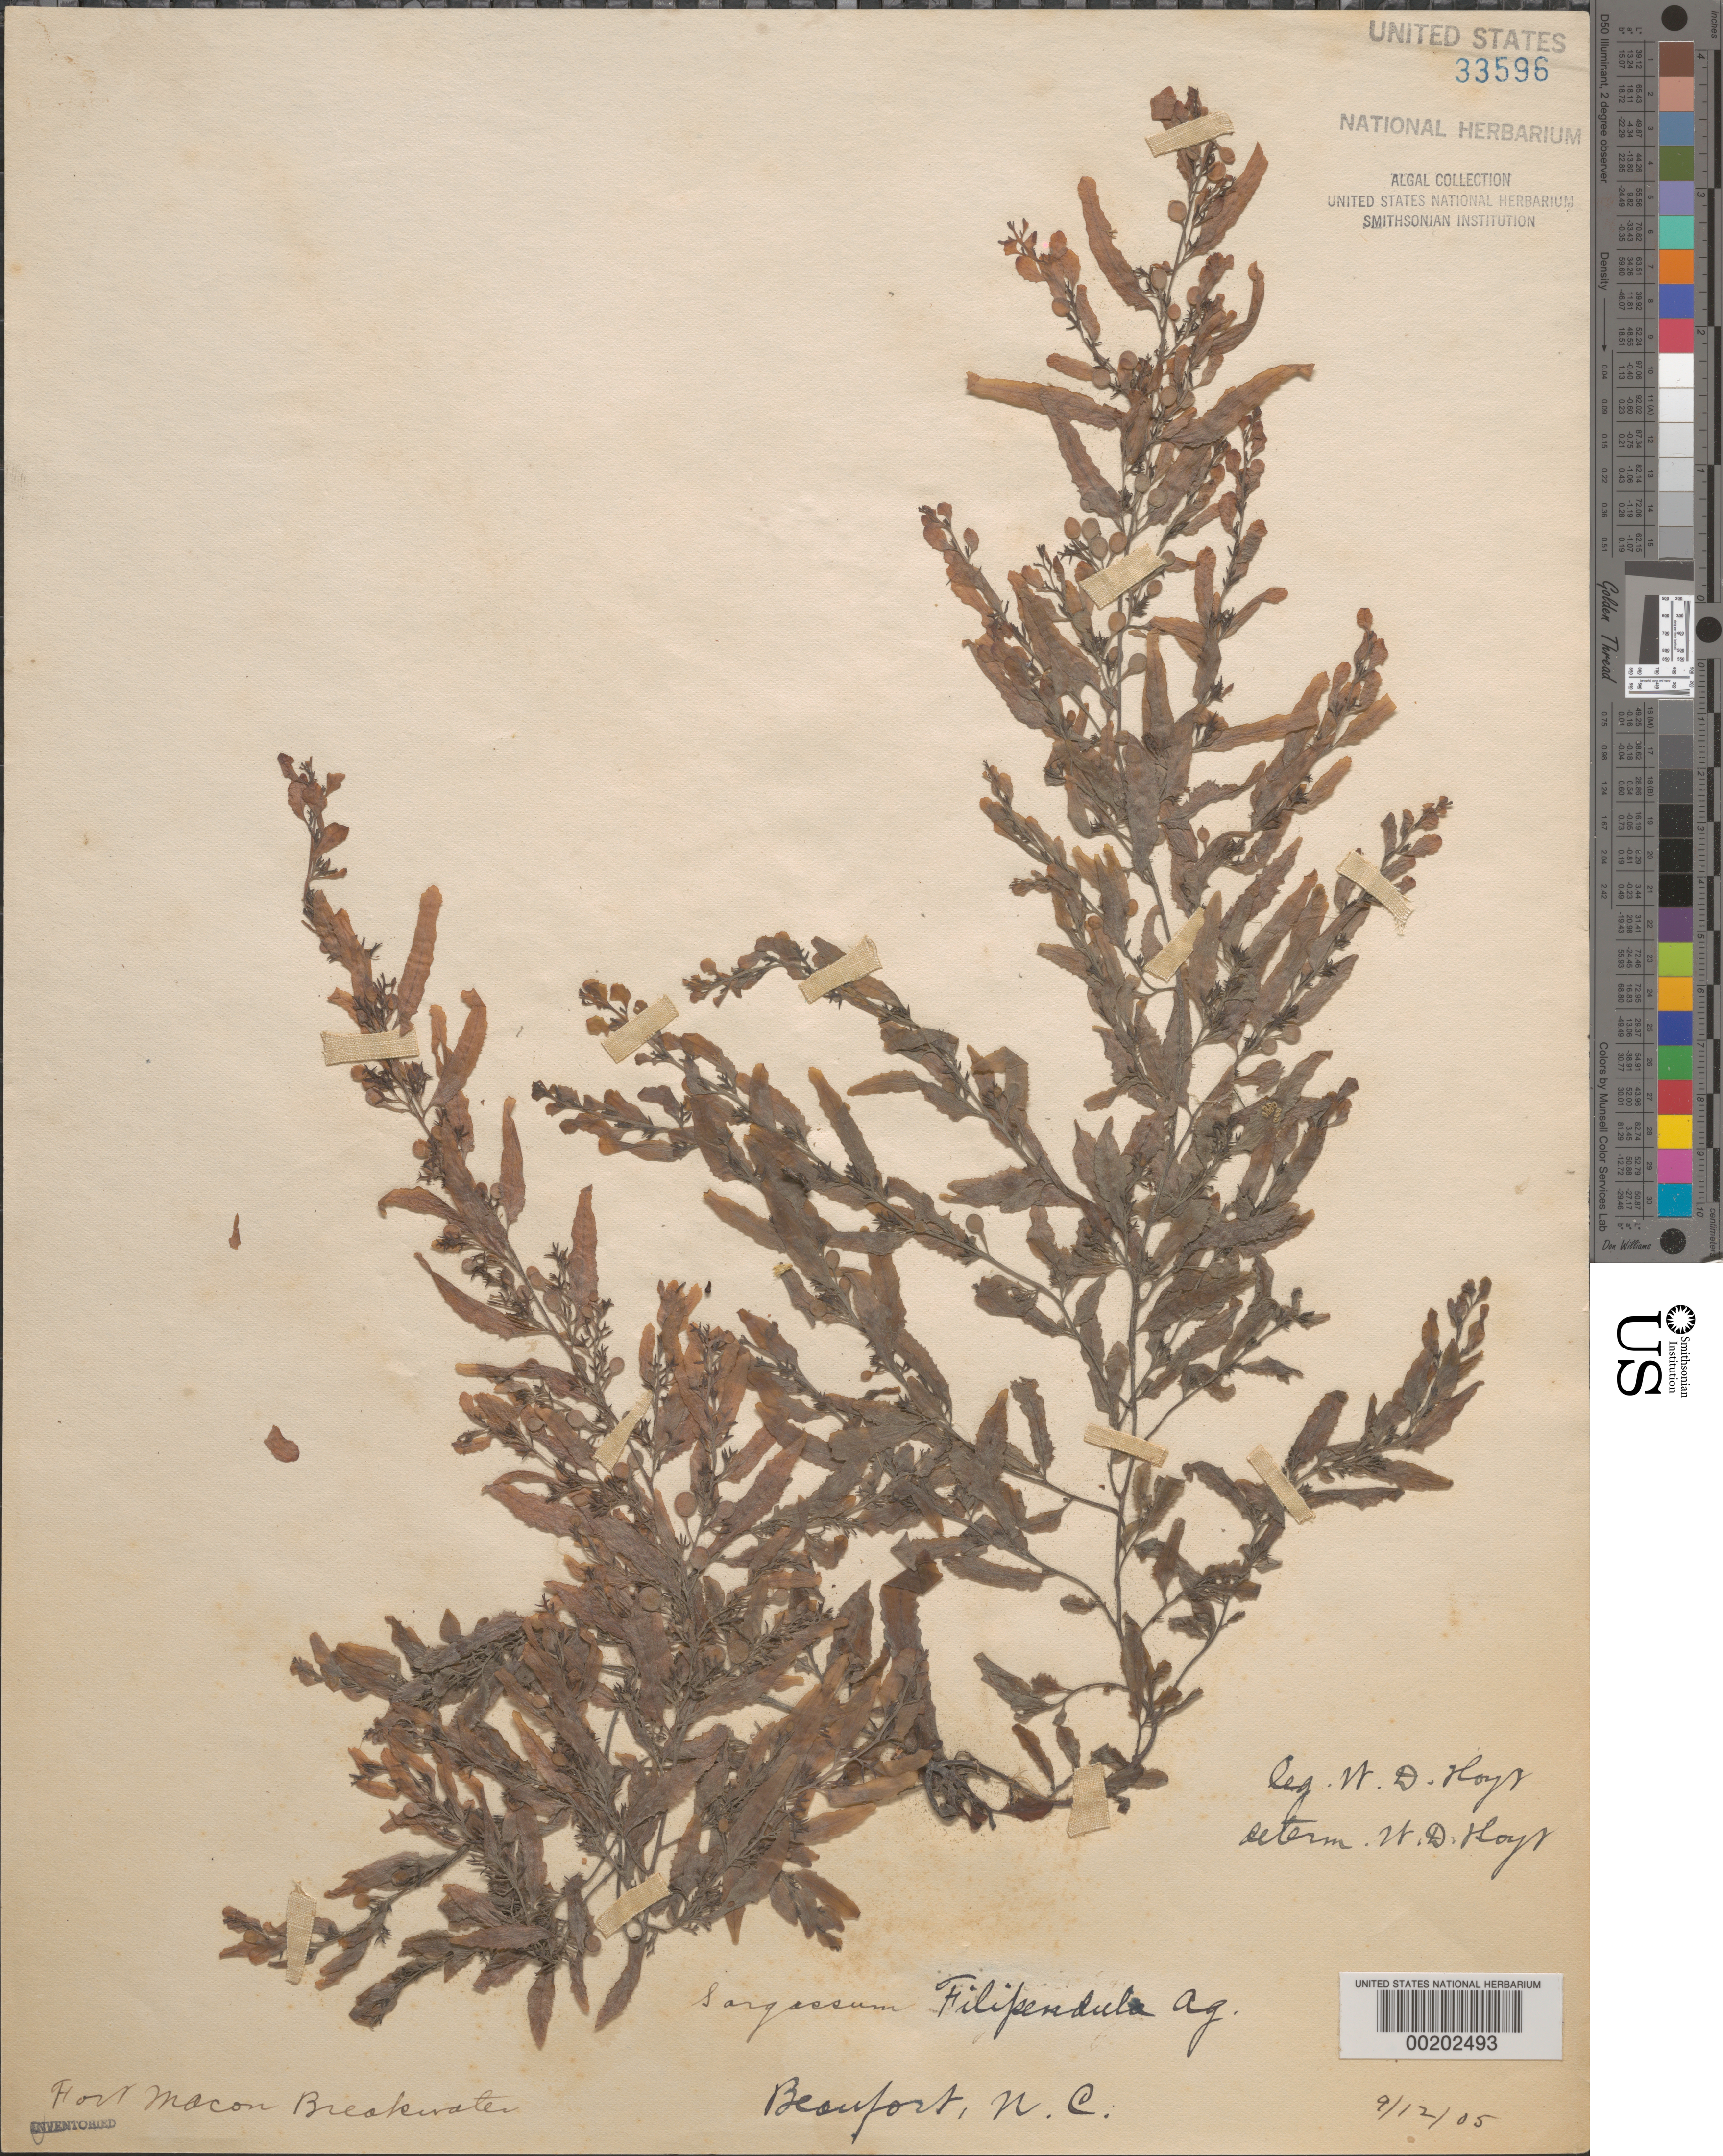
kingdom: Chromista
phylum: Ochrophyta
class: Phaeophyceae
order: Fucales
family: Sargassaceae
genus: Sargassum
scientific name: Sargassum filipendula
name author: C. Agardh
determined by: Hoyt, W. D.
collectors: W. D. Hoyt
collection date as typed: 12 Sep 1905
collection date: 1905-09-12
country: United States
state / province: North Carolina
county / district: Carteret County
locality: Beaufort, Fort Macon breakwater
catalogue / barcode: US 33596